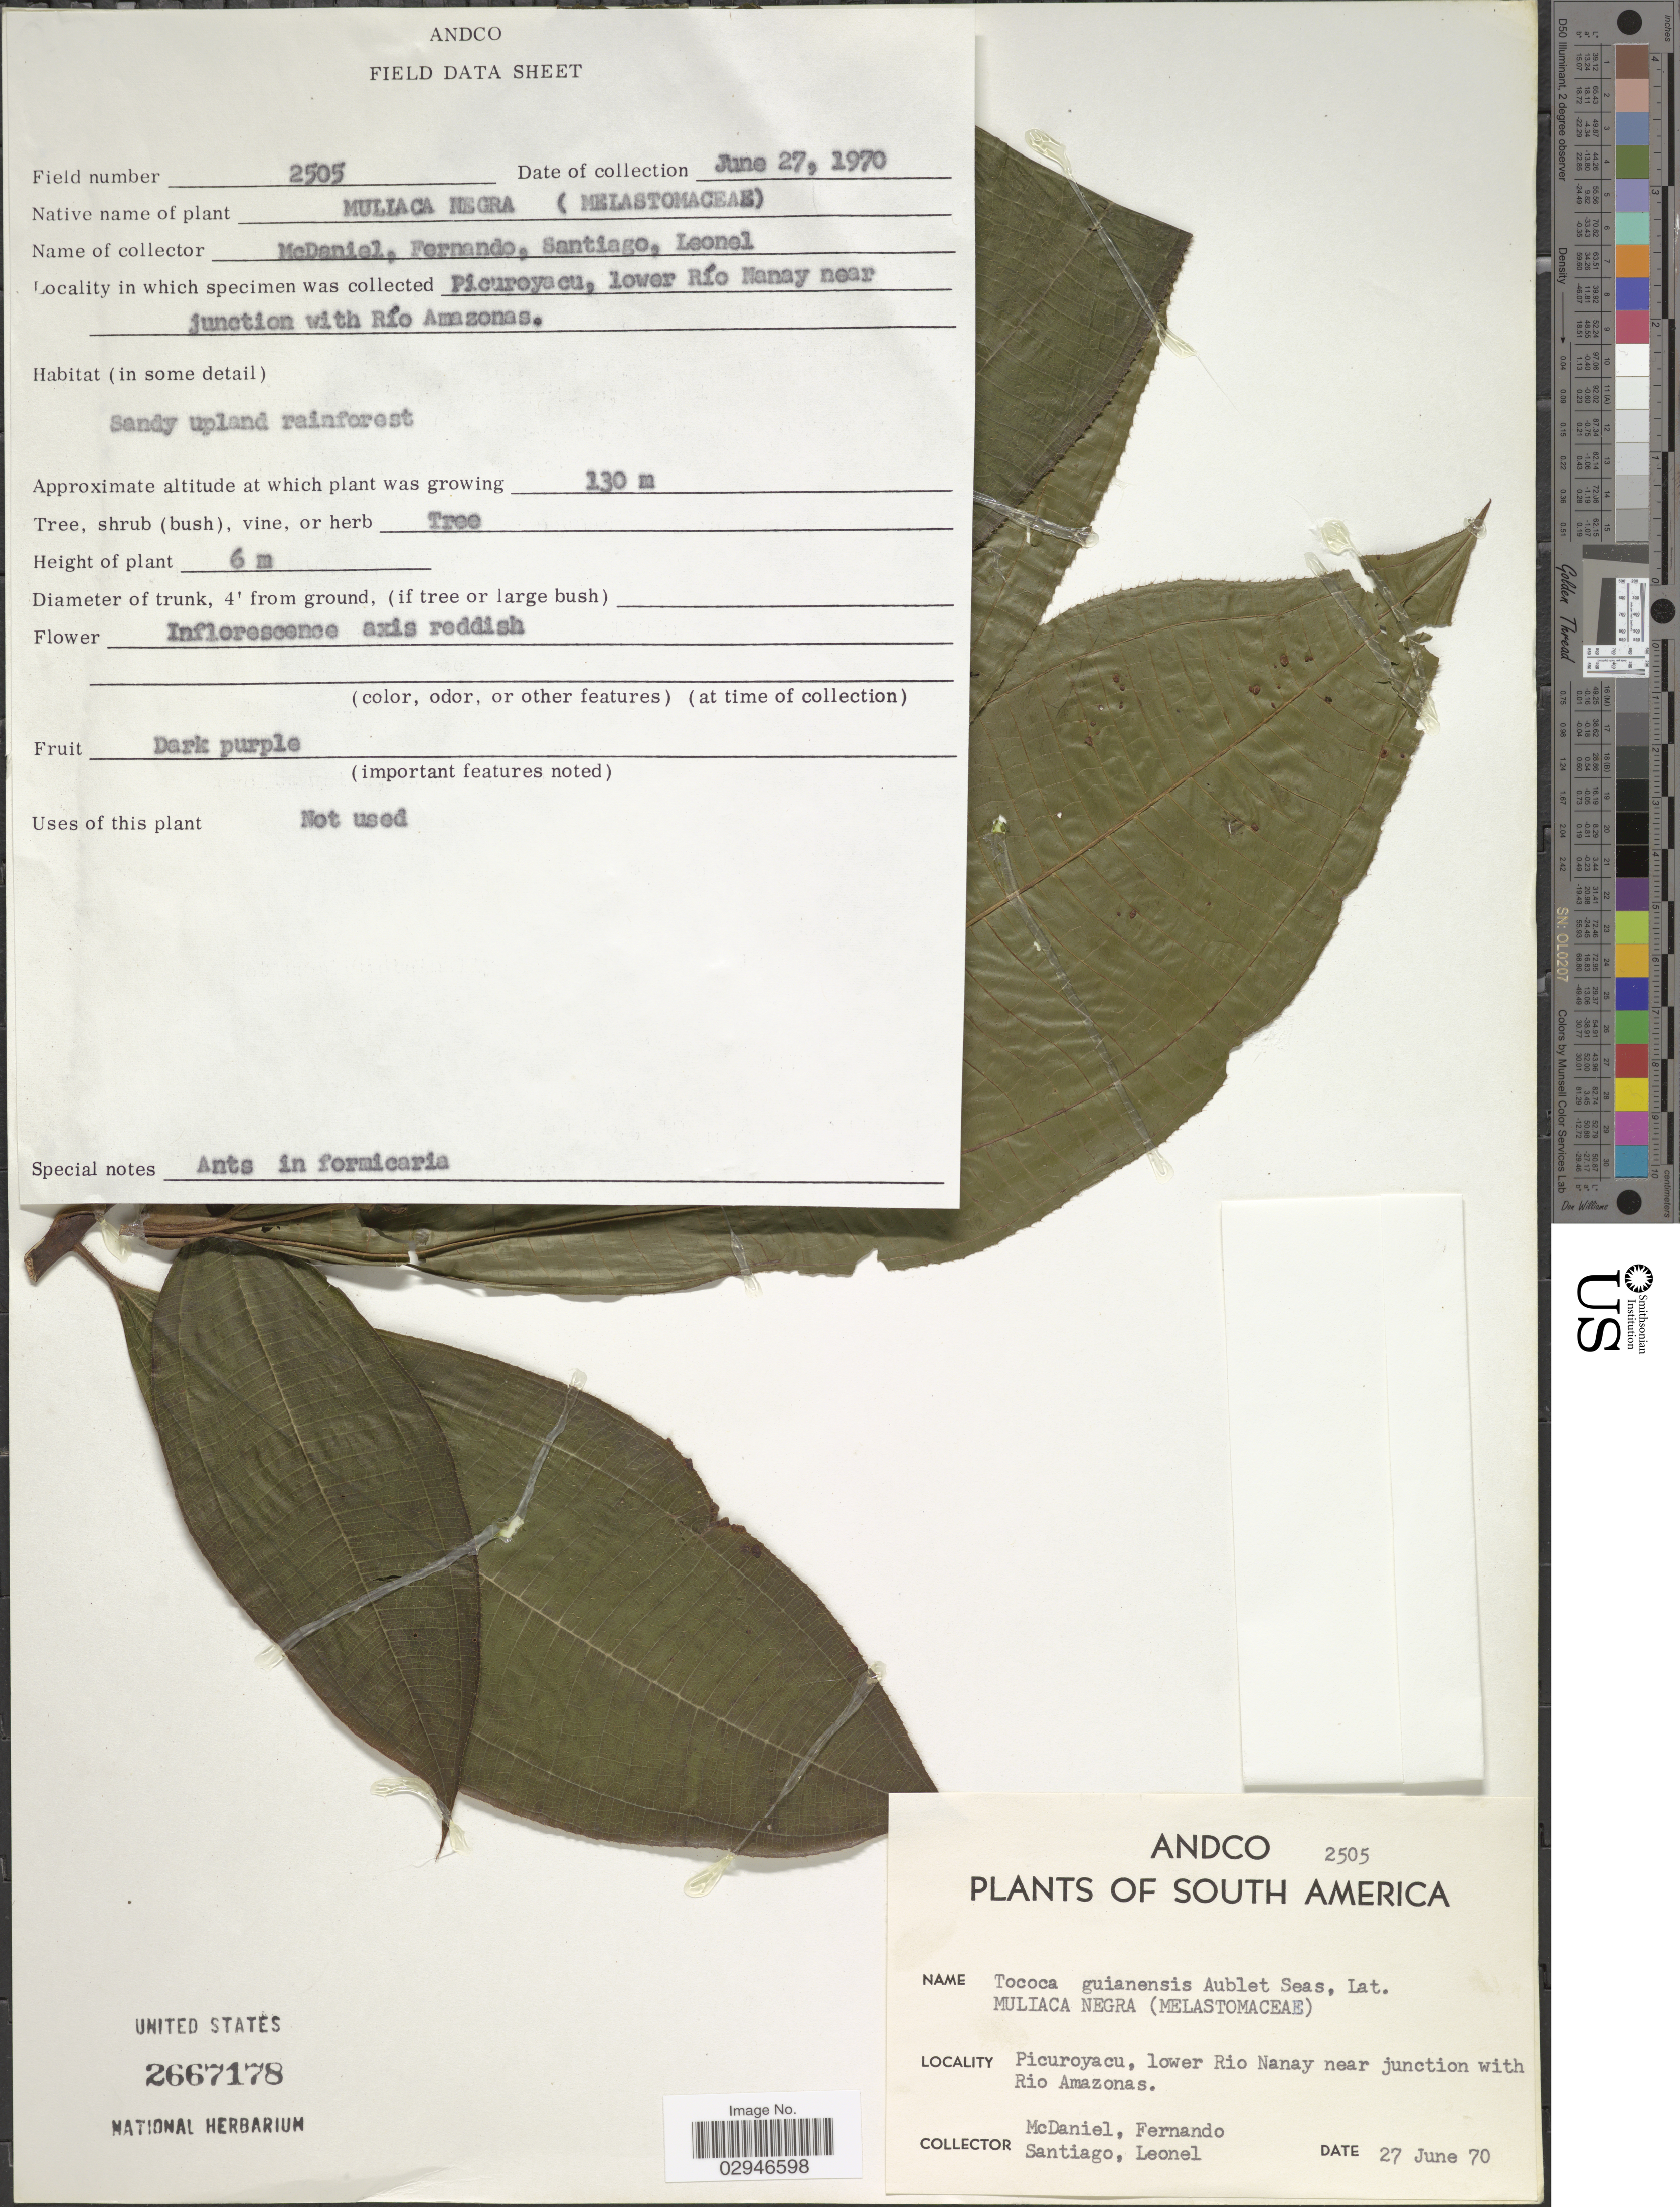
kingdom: Plantae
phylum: Tracheophyta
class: Magnoliopsida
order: Myrtales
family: Melastomataceae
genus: Tococa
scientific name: Tococa guianensis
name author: Aubl.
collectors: -- McDaniel, -- Fernando, -. Santiago & -- Leonel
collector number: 2505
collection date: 1970-06-27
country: Peru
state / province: Loreto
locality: Andco, South America, Picuroyacu, lower Rio Nanay near junction with Rio Amazonas.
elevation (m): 130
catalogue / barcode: US 2667178